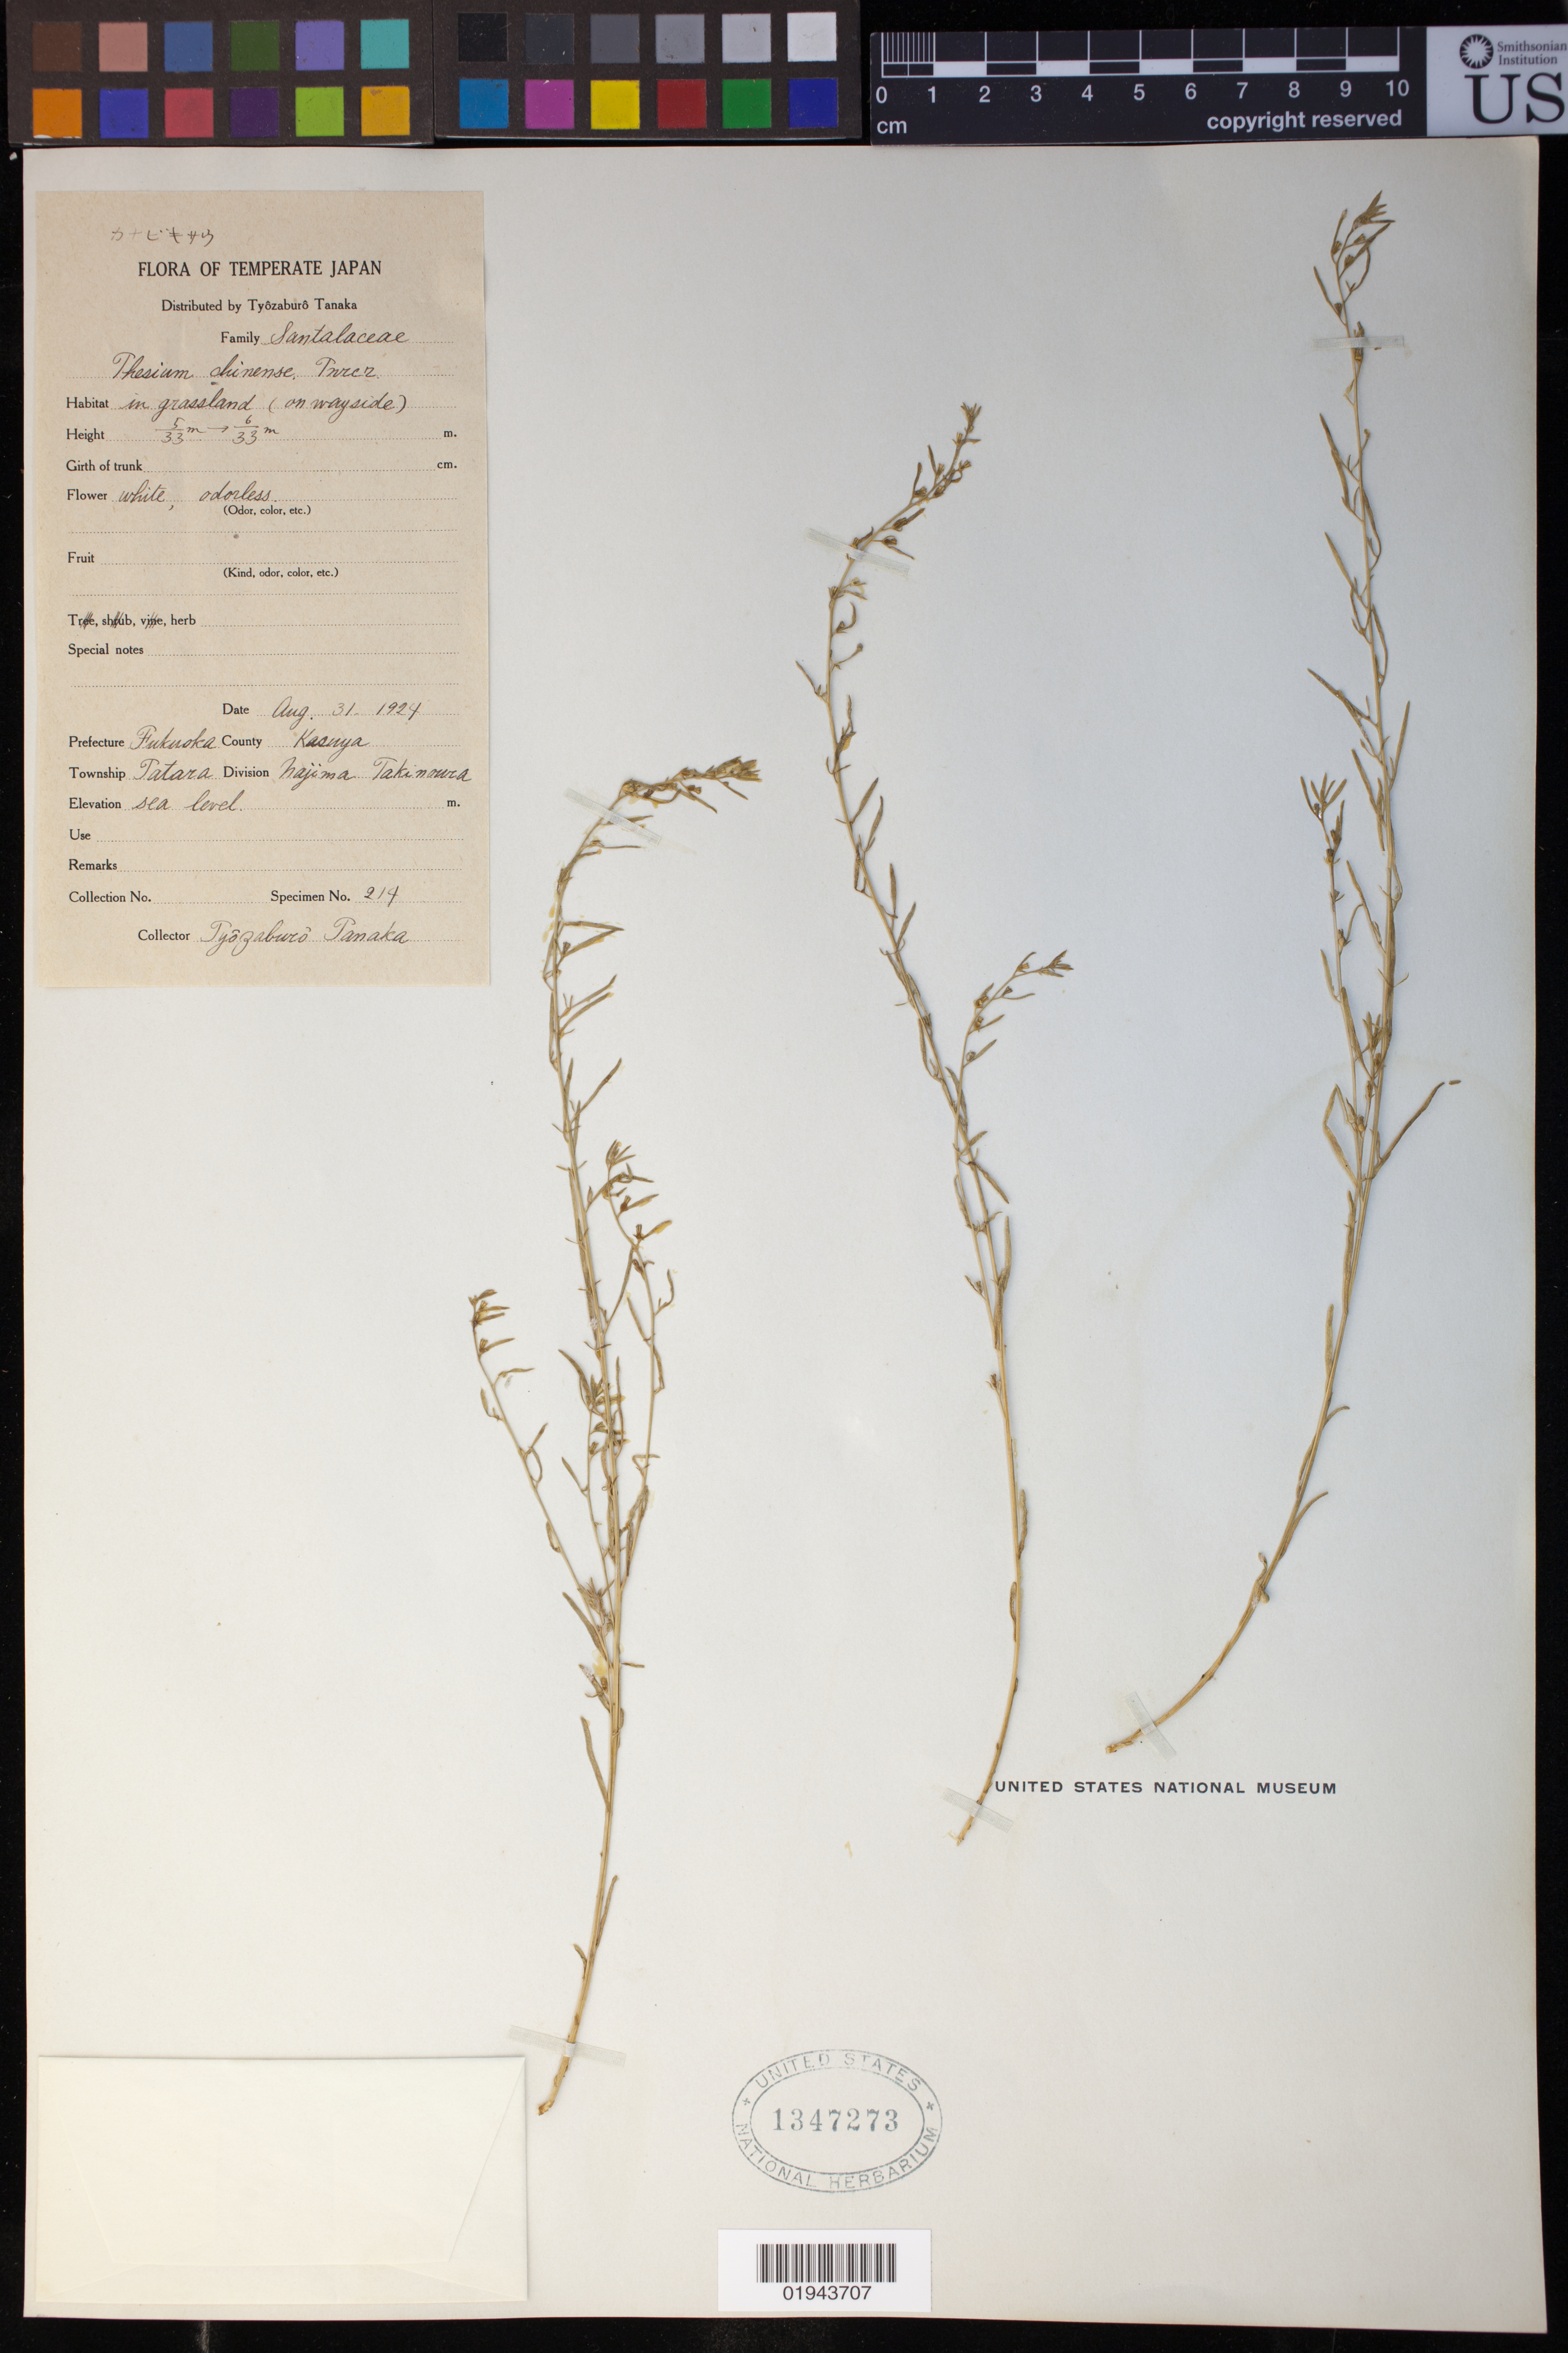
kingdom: Plantae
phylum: Tracheophyta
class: Magnoliopsida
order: Santalales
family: Thesiaceae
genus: Thesium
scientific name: Thesium chinense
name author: Turcz.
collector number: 214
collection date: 1924-08-31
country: Japan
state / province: Hukuoka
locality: County: Kasuya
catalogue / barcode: US 1347273